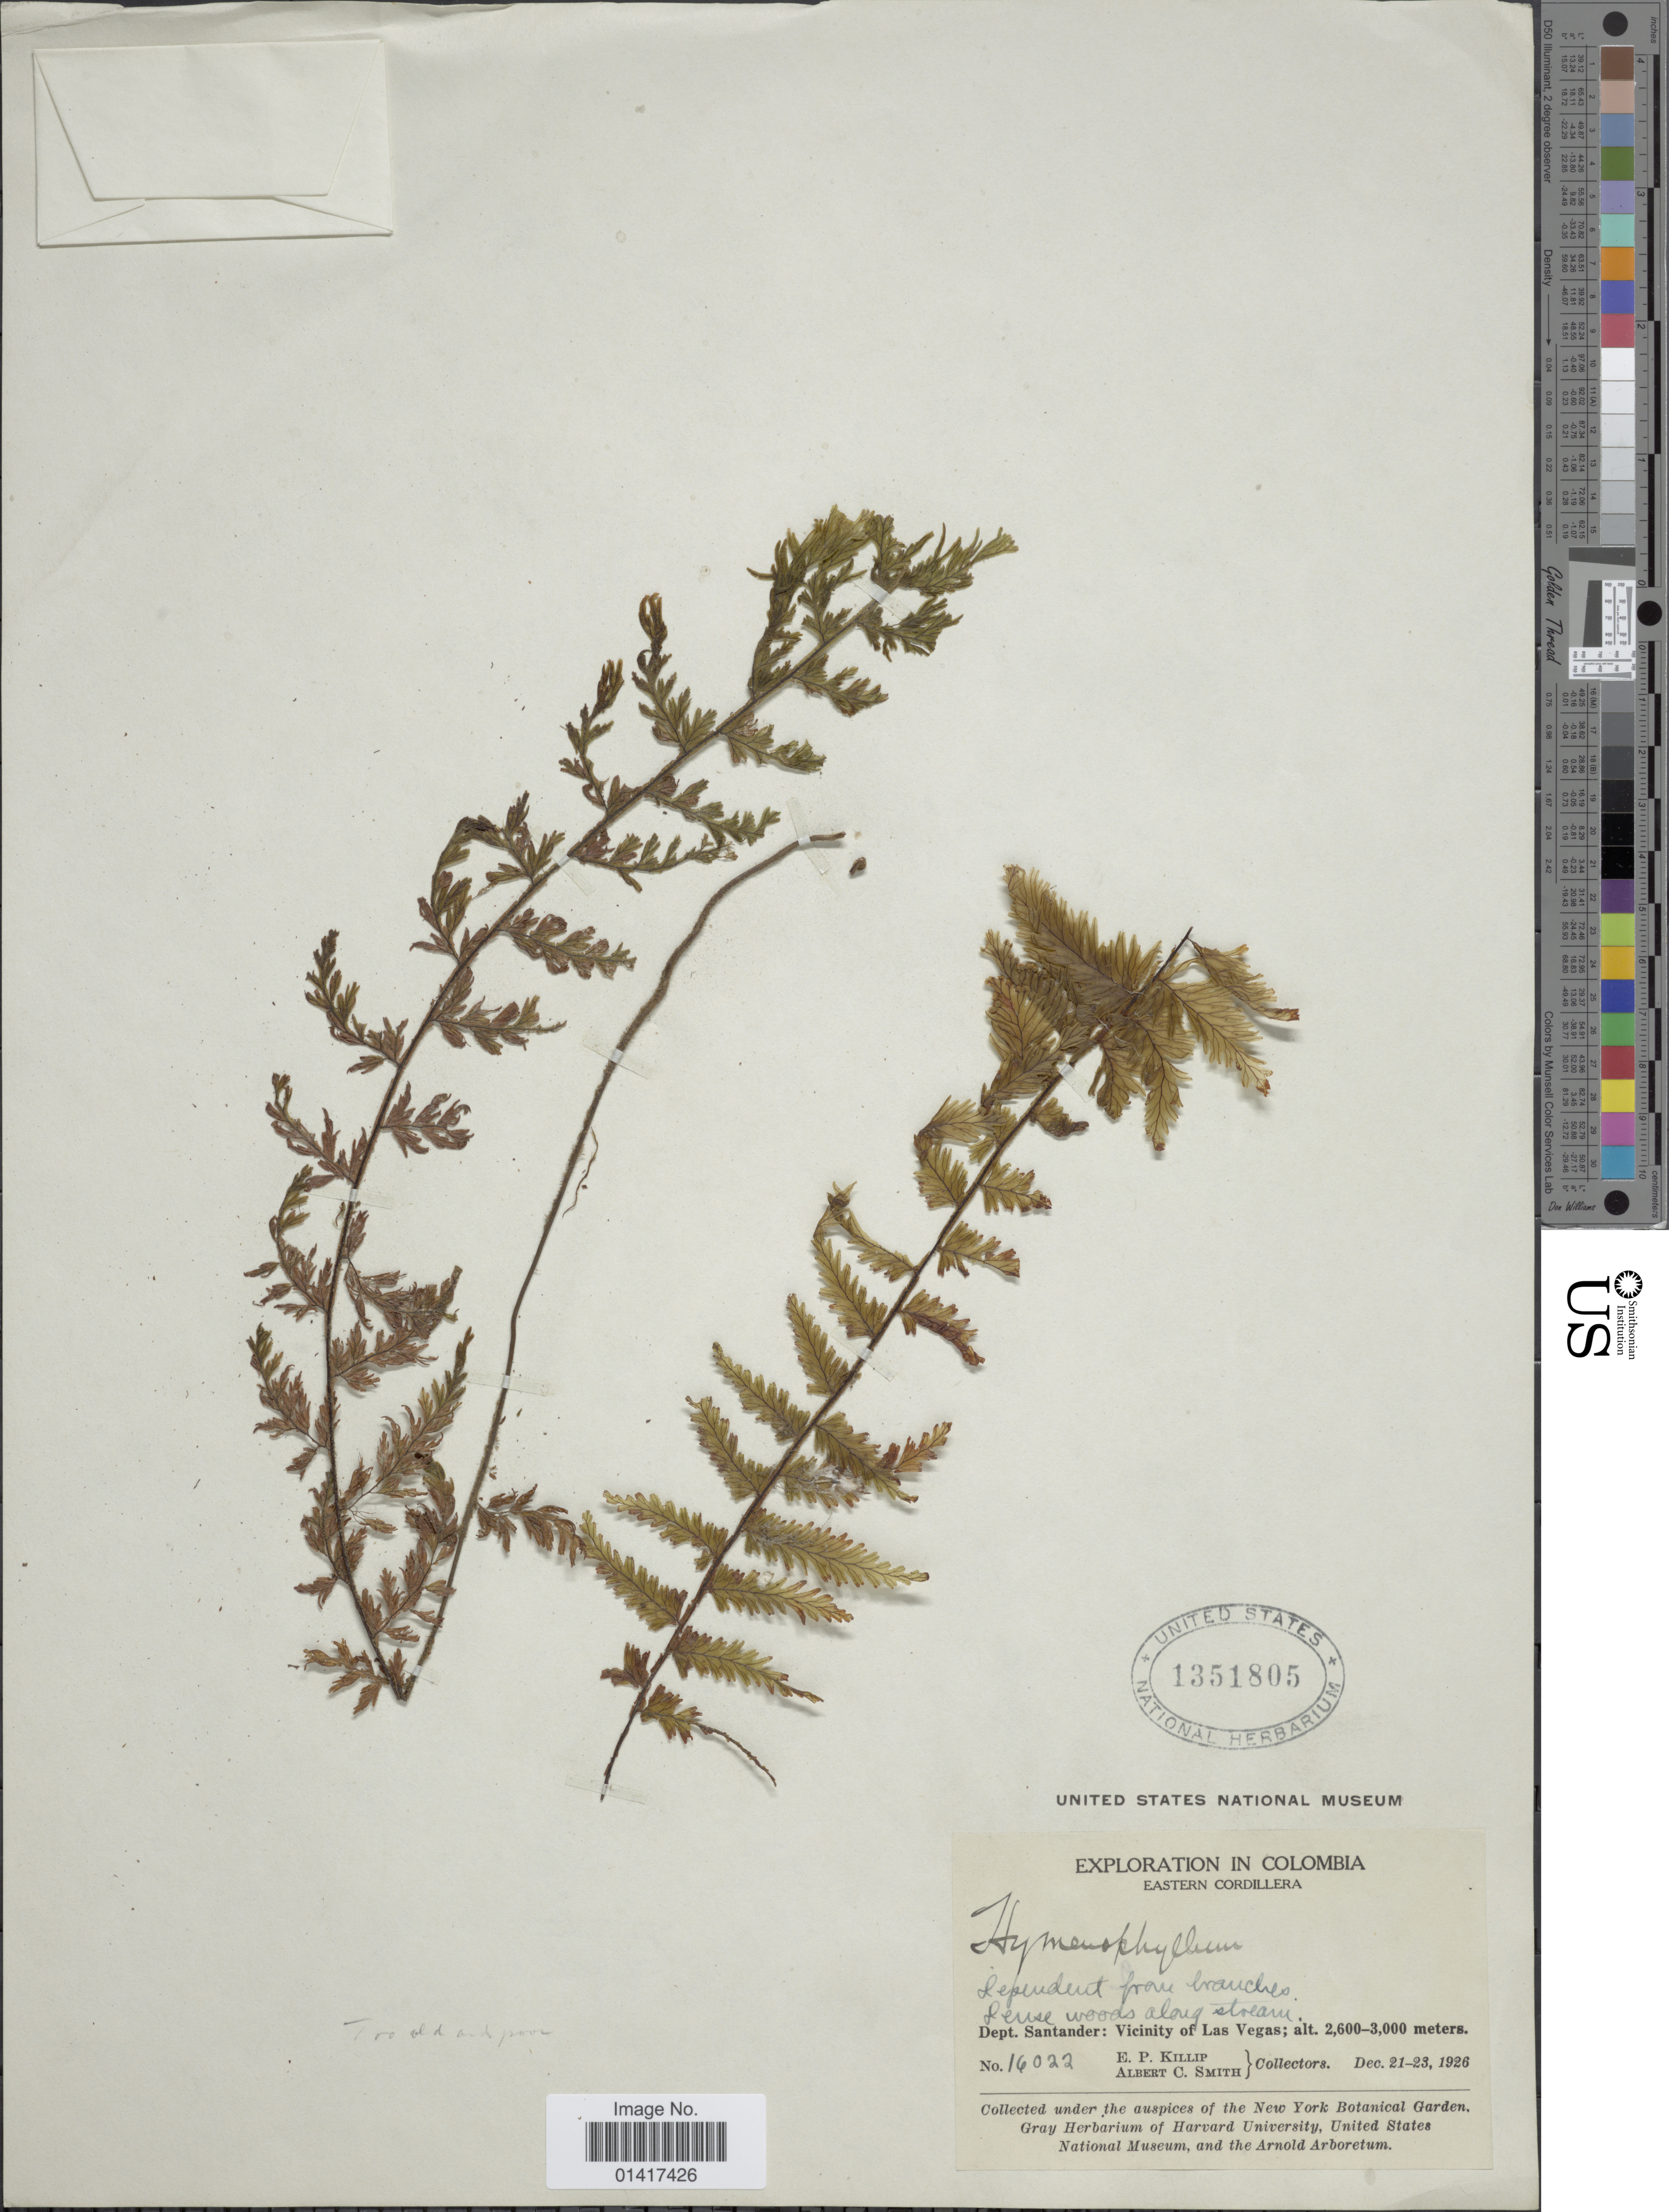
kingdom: Plantae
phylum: Tracheophyta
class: Polypodiopsida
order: Hymenophyllales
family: Hymenophyllaceae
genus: Hymenophyllum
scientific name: Hymenophyllum sp.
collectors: E. P. Killip & A. C. Smith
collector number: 14022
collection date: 1926-12-21/1926-12-23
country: Colombia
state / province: Santander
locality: Eastern Cordillera. Dept. Santander: Vicinity of Las Vegas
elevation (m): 2600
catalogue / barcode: US 1351805